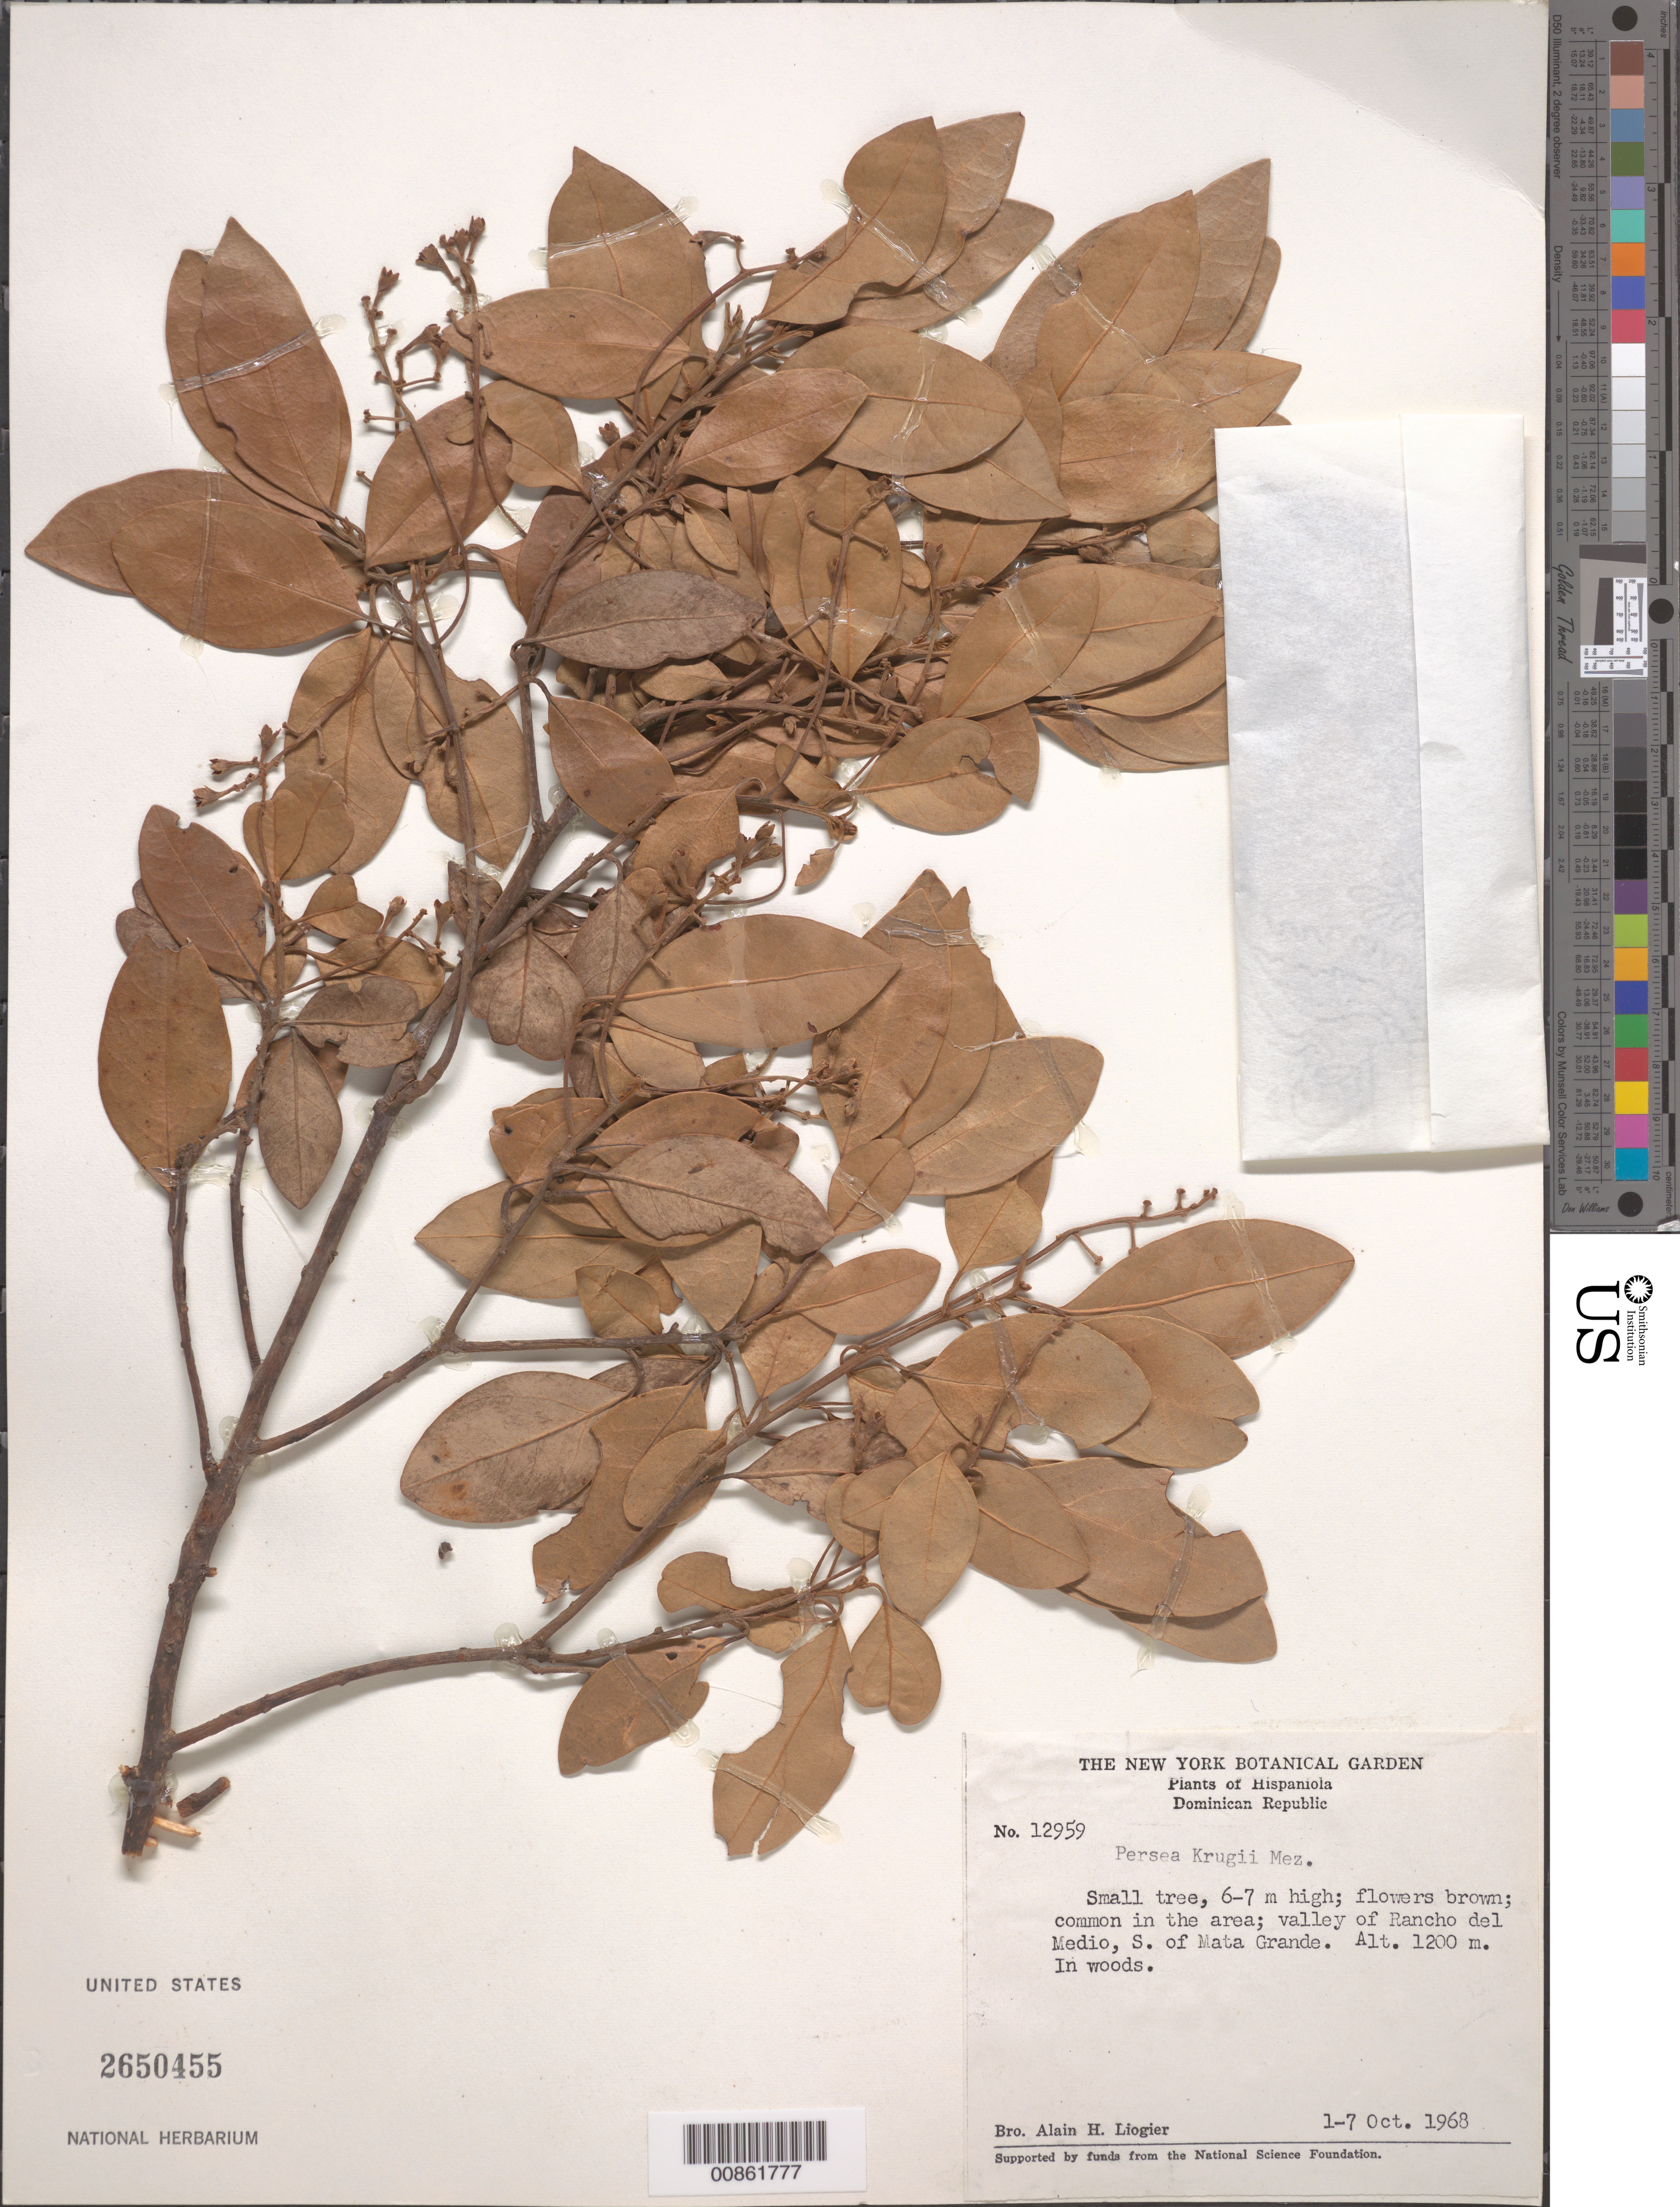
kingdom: Plantae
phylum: Tracheophyta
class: Magnoliopsida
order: Laurales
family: Lauraceae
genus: Persea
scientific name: Persea krugii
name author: Mez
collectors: A. H. Liogier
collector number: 12959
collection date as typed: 01 Oct 1968 to 07 Oct 1968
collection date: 1968-10-01/1968-10-07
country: Dominican Republic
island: Hispaniola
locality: Valley of Rancho del Medio, S. of Mata Grande.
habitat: In woods.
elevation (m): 1200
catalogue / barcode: US 2650455